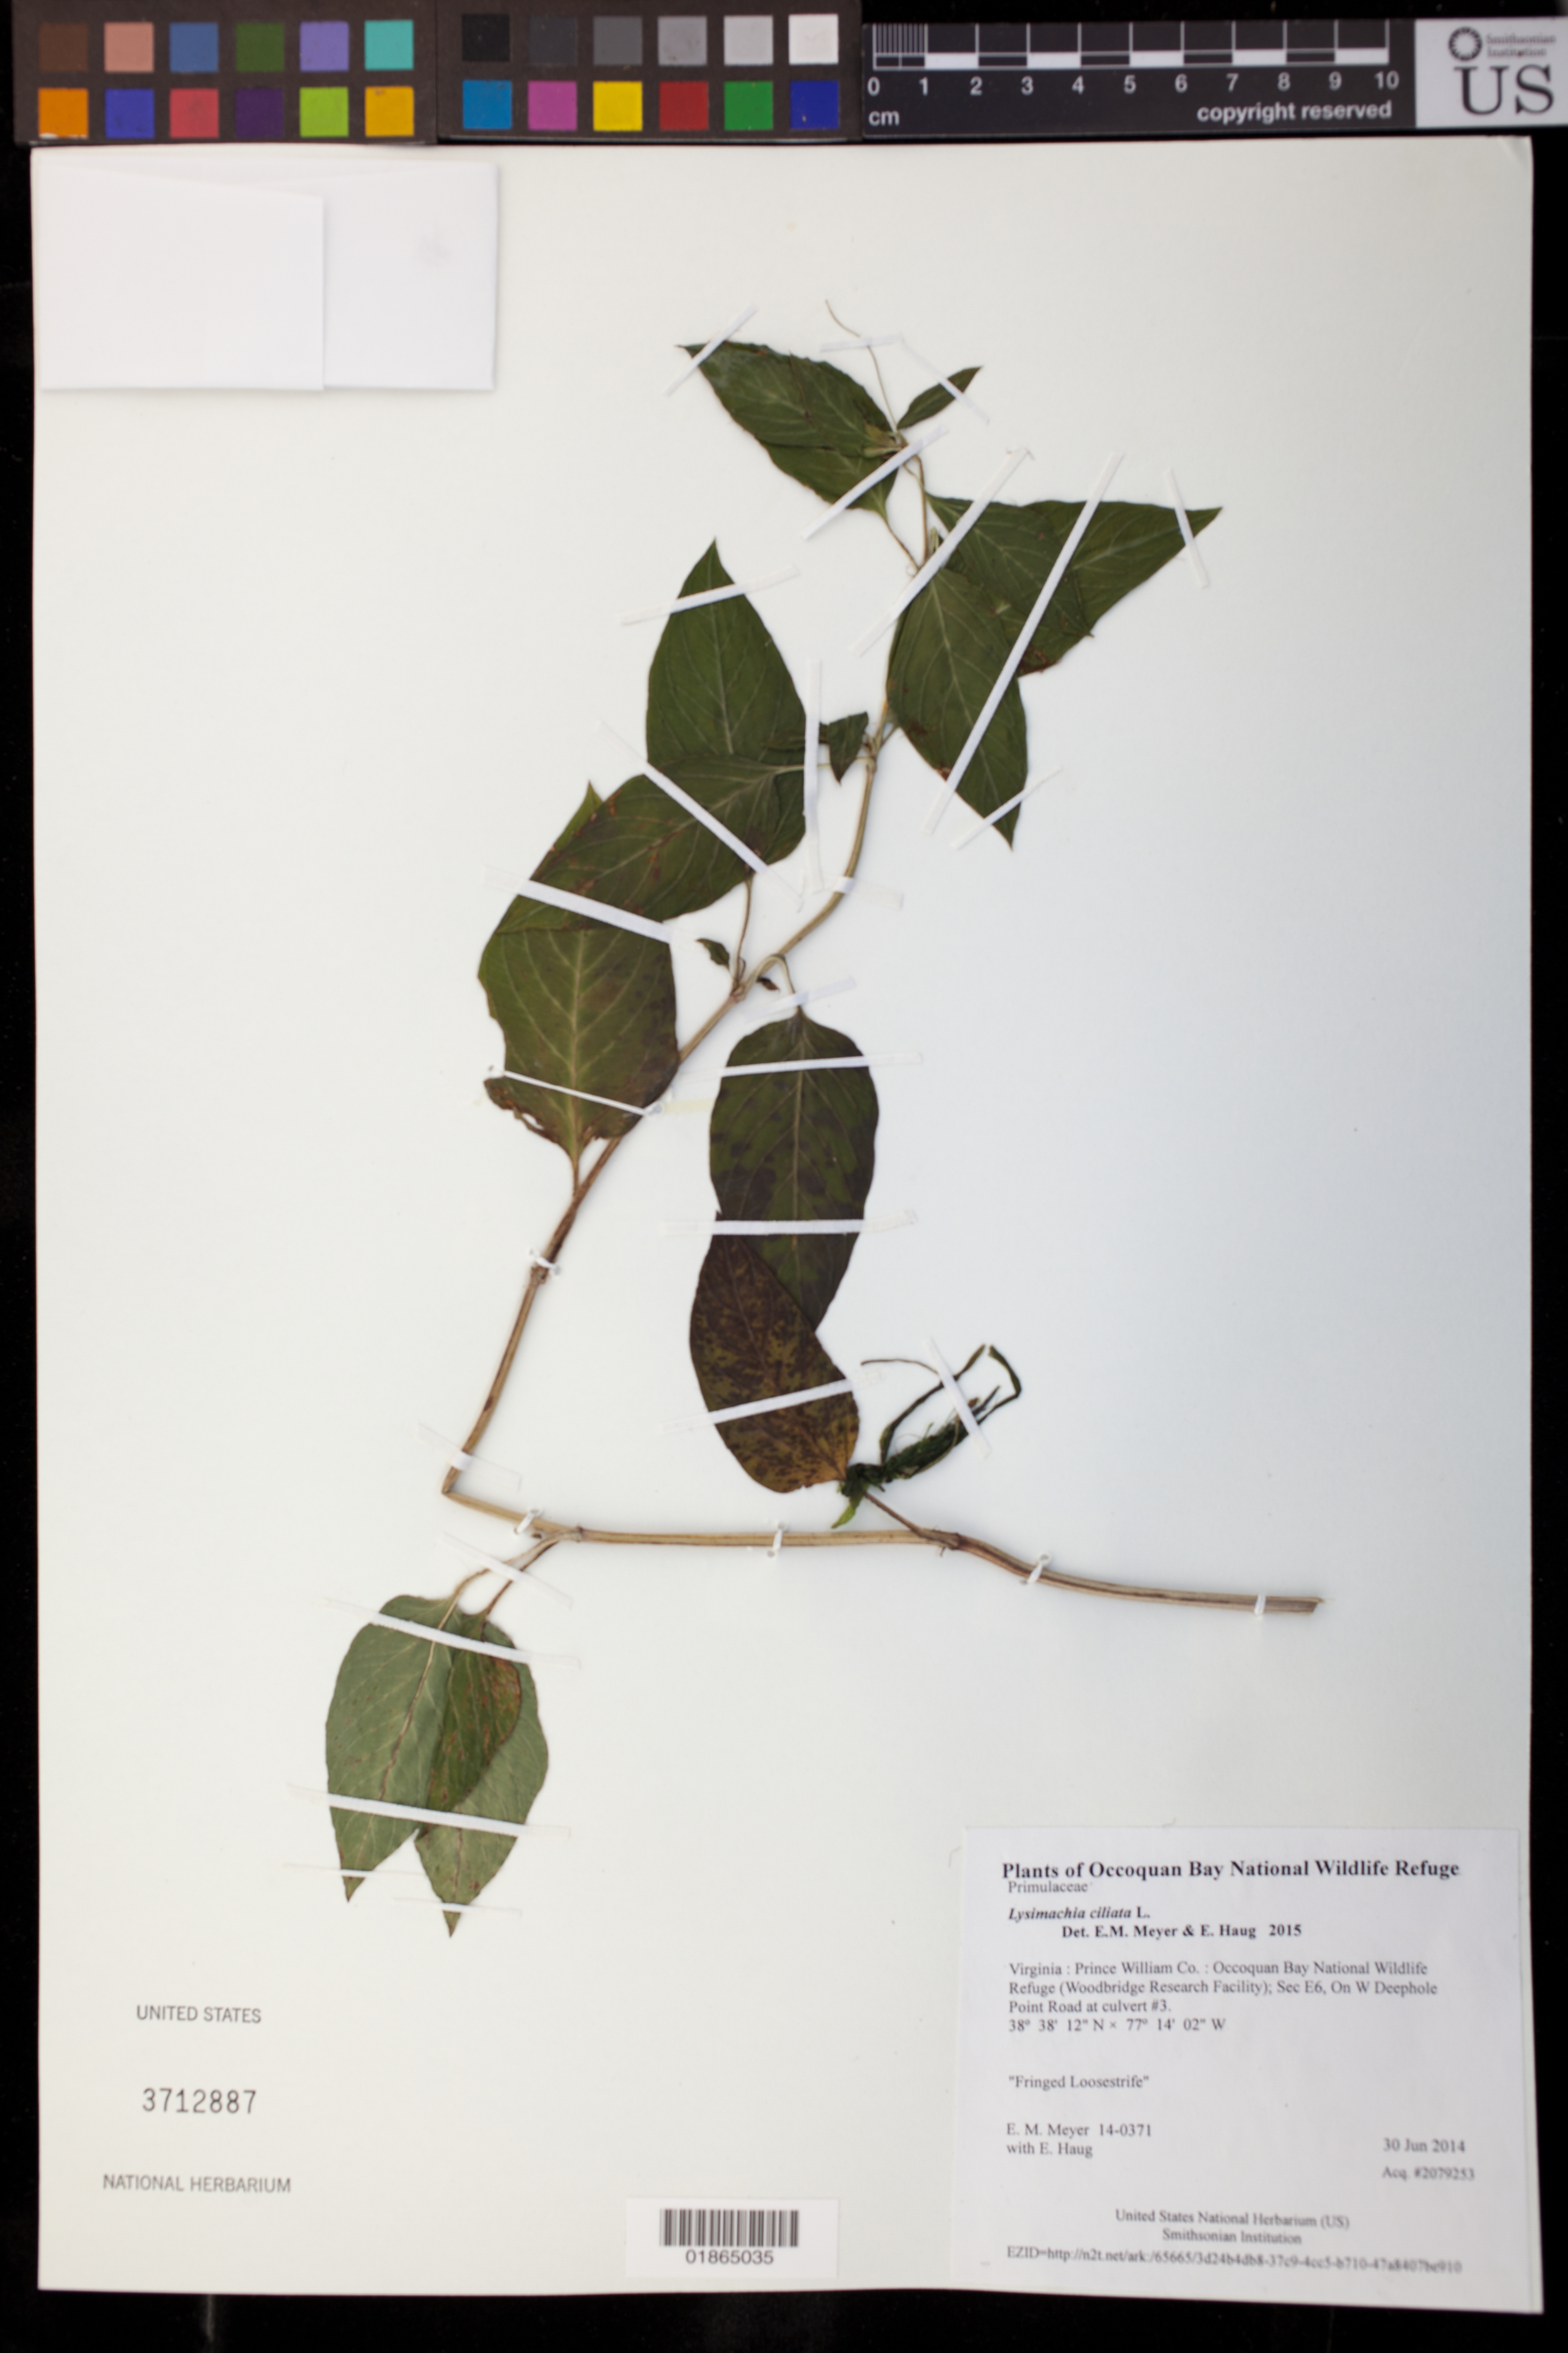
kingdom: Plantae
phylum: Tracheophyta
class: Magnoliopsida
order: Ericales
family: Primulaceae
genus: Lysimachia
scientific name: Lysimachia ciliata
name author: L.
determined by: Meyer, E. M.; Haug, E.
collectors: E. M. Meyer & E. Haug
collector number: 14-0371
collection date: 2014-06-30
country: United States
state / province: Virginia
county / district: Prince William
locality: Occoquan Bay National Wildlife Refuge (Woodbridge Research Facility); Sec E6, On W Deephole Point Road at culvert #3.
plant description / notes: Fringed Loosestrife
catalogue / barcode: US 3712887